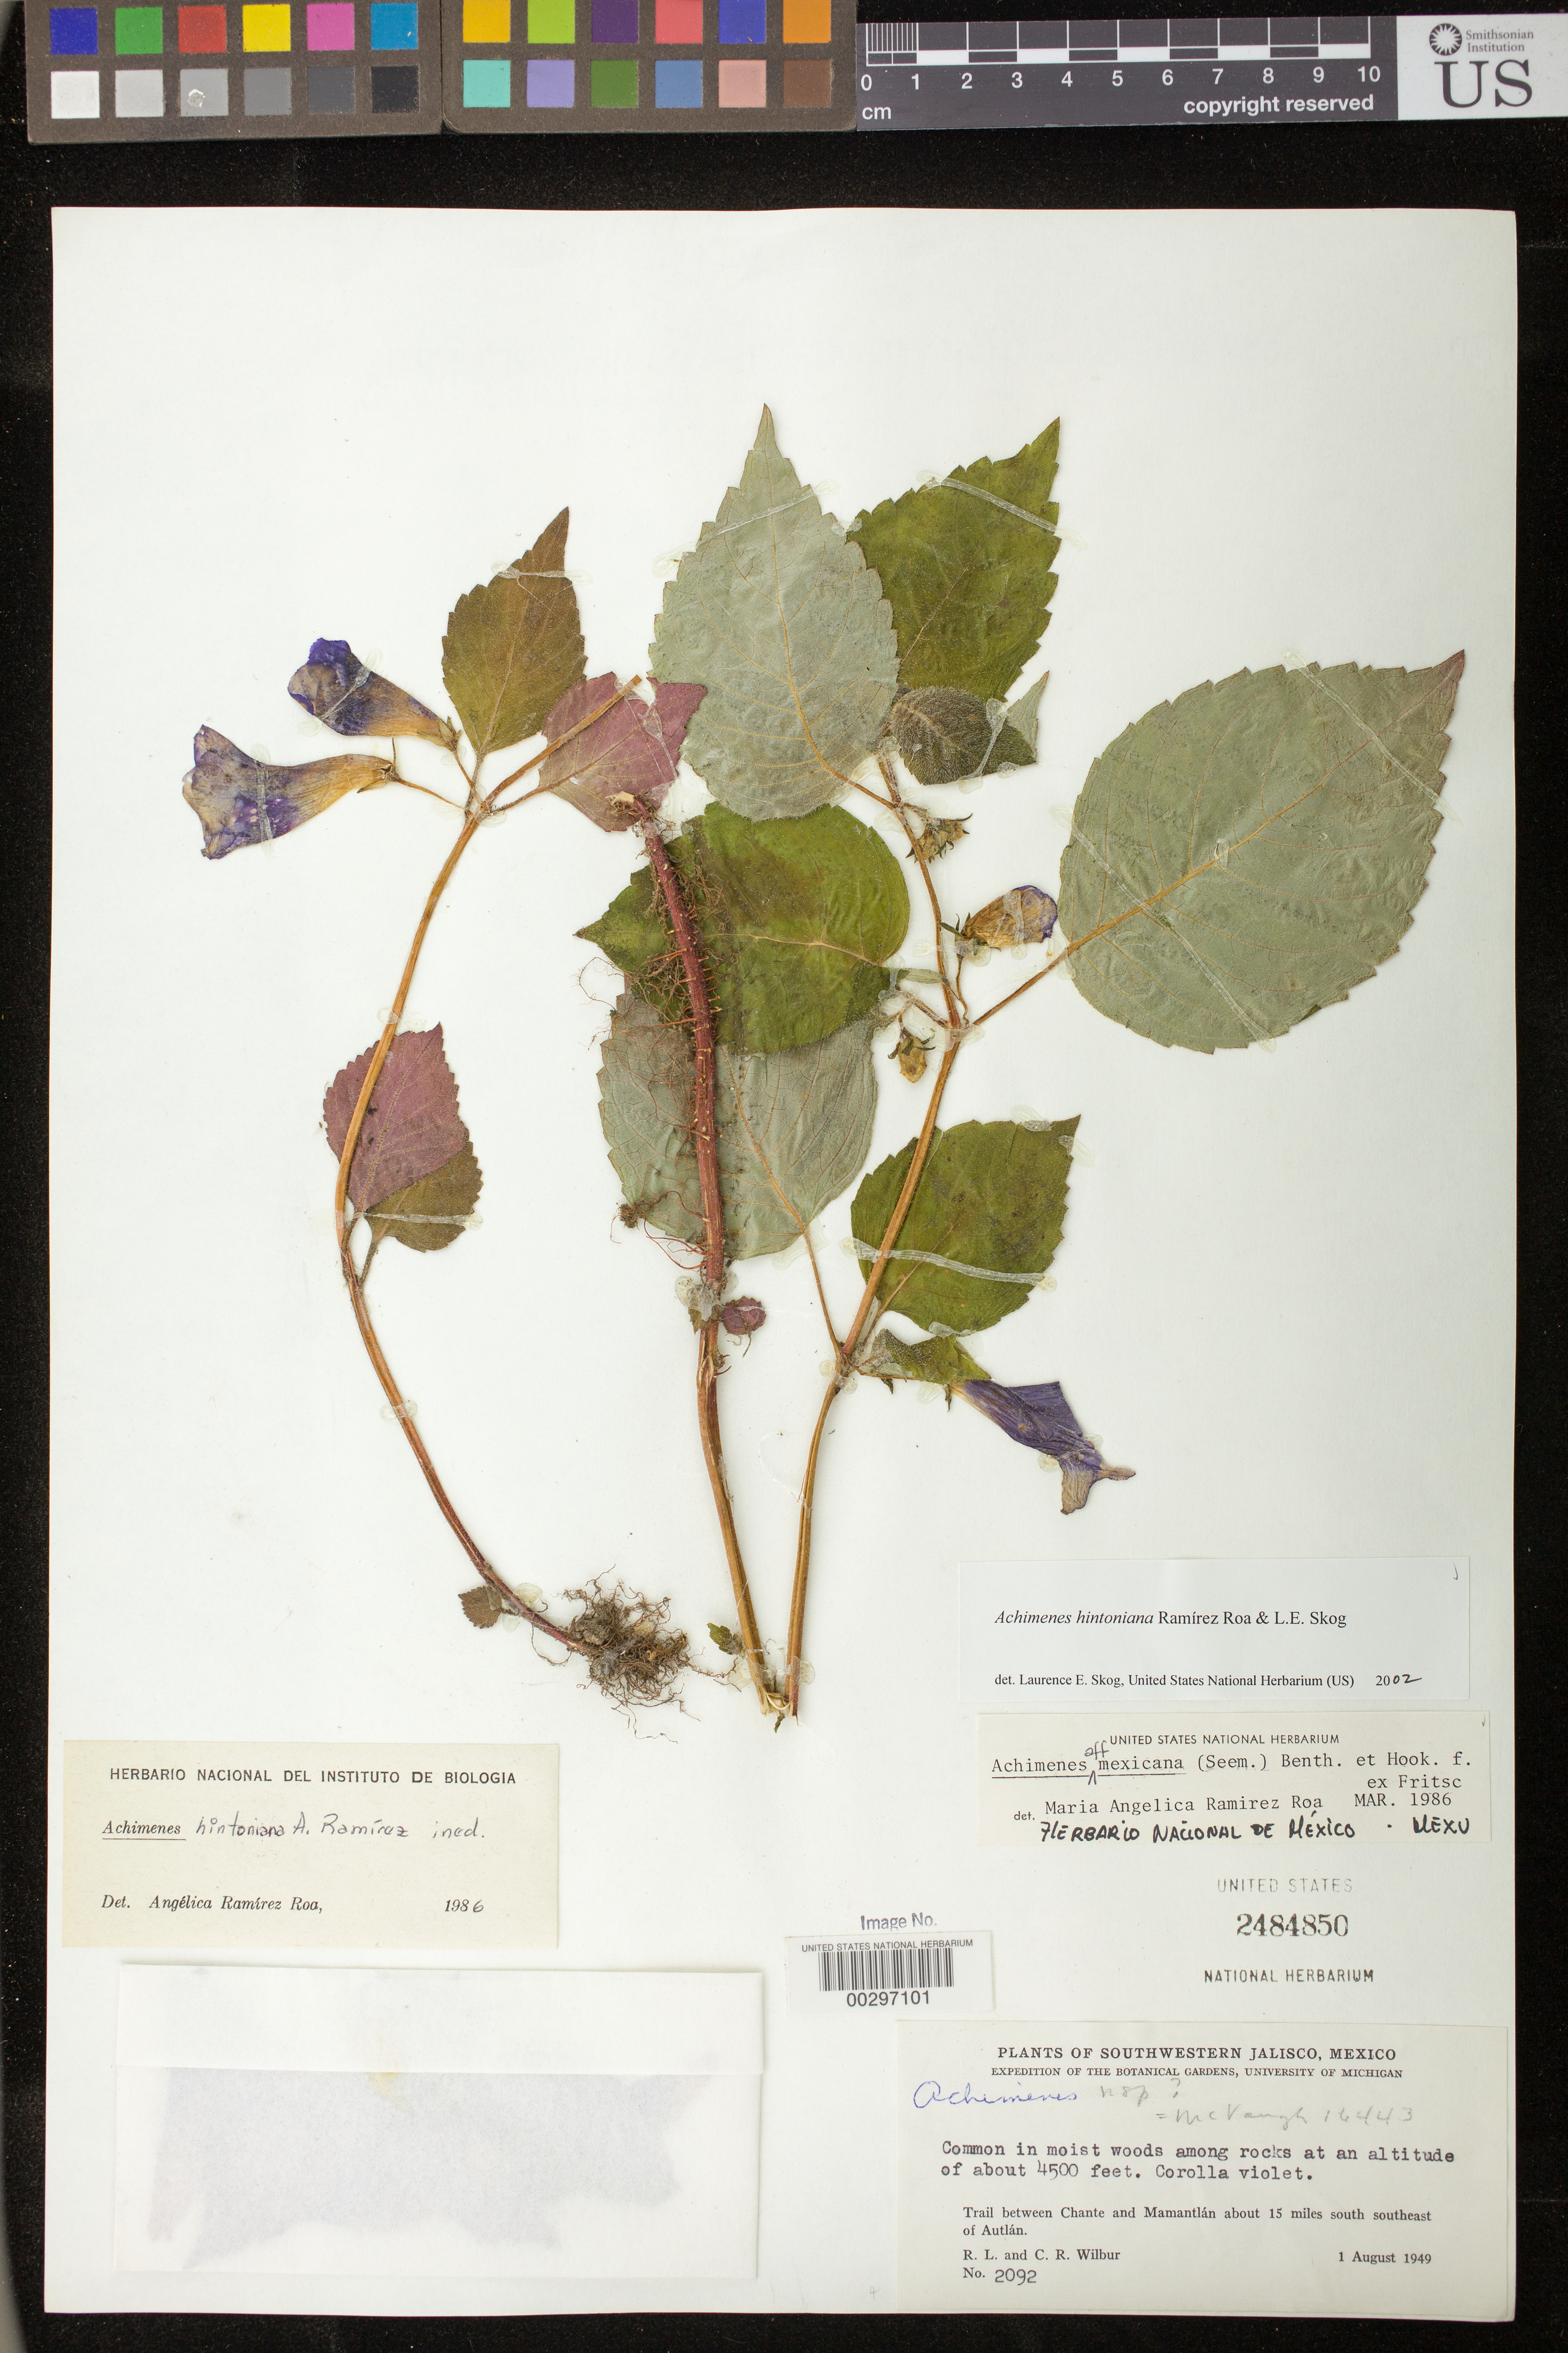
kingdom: Plantae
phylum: Tracheophyta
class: Magnoliopsida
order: Lamiales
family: Gesneriaceae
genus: Achimenes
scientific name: Achimenes hintoniana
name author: Ram.-Roa & L.E. Skog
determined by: Skog, Laurence E.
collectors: R. L. Wilbur & C. Wilbur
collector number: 2092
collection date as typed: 01 Aug 1949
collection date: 1949-08-01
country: Mexico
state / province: Jalisco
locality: Trail between Chante and Mamantlán about 15 miles south southeast of Autlán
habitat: Common in moist woods among rocks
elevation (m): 1372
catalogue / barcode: US 2484850